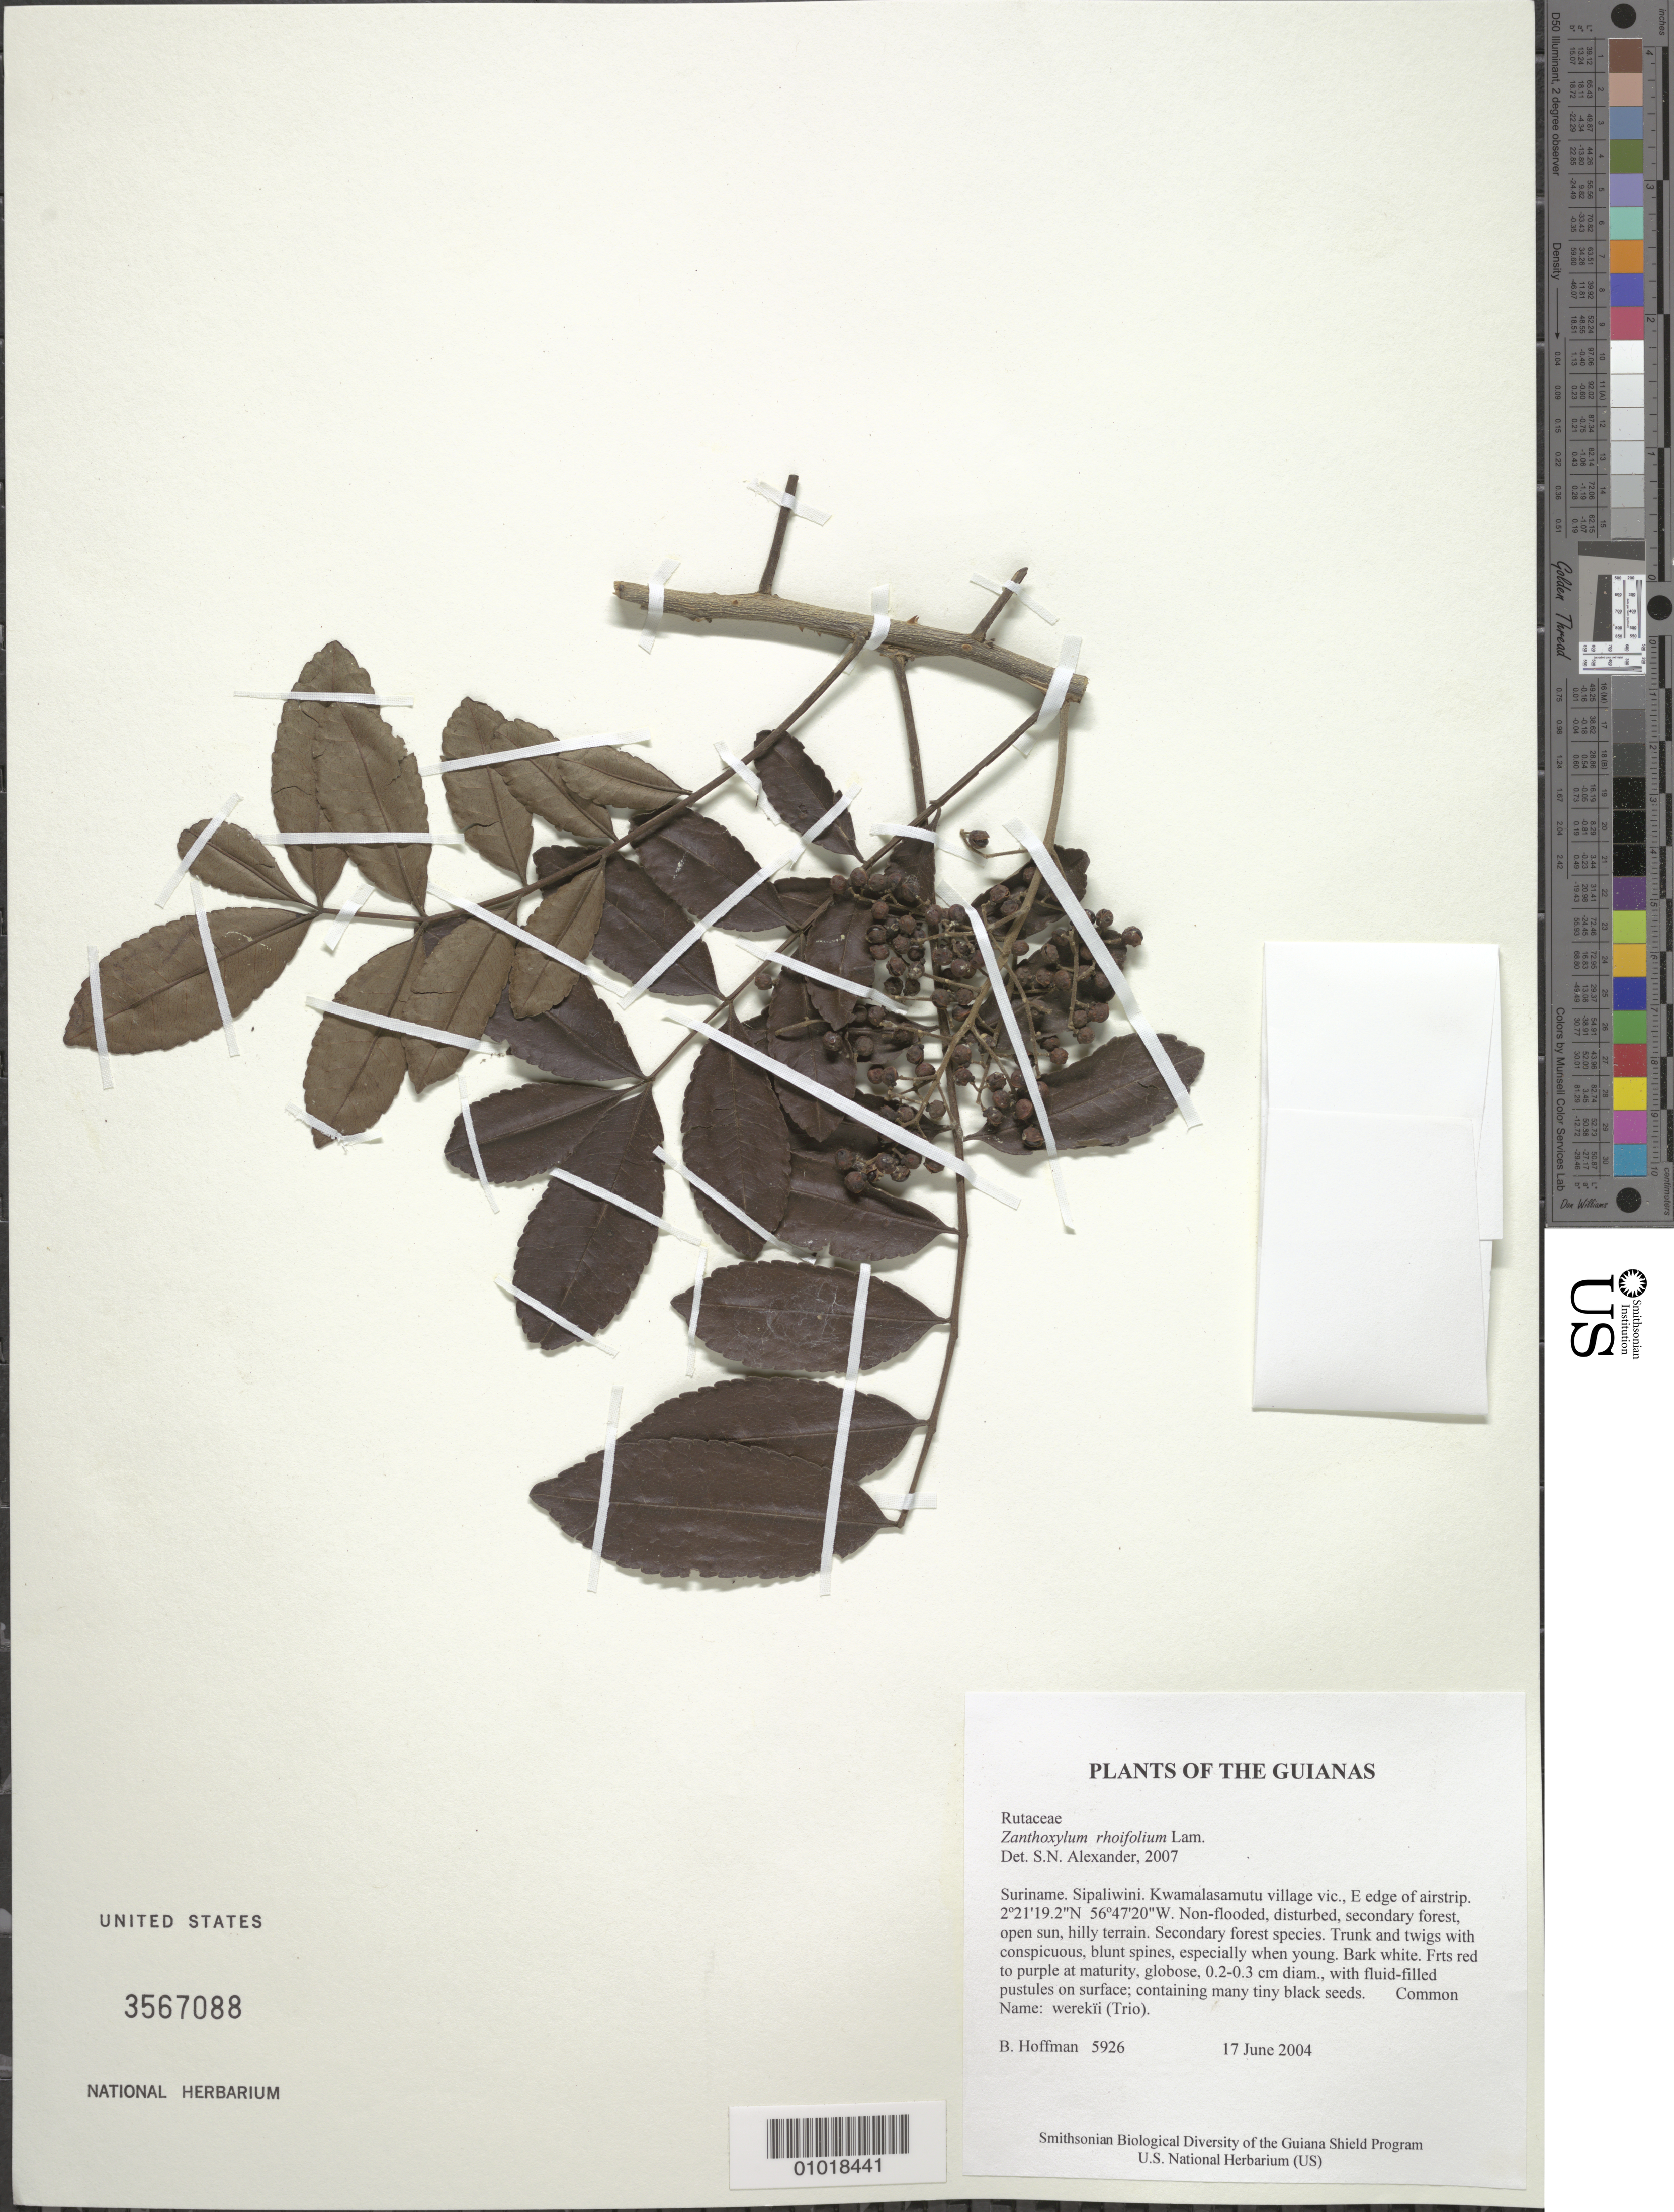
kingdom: Plantae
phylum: Tracheophyta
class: Magnoliopsida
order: Sapindales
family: Rutaceae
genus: Zanthoxylum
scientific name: Zanthoxylum rhoifolium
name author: Lam.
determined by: Alexander, S. N.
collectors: B. Hoffman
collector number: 5926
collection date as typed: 17 June 2004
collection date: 2004-06-17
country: Suriname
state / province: Sipaliwini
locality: Kwamalasamutu village vic., E edge of airstrip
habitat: Non-flooded, disturbed, secondary forest, open sun, hilly terrain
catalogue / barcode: US 3567088